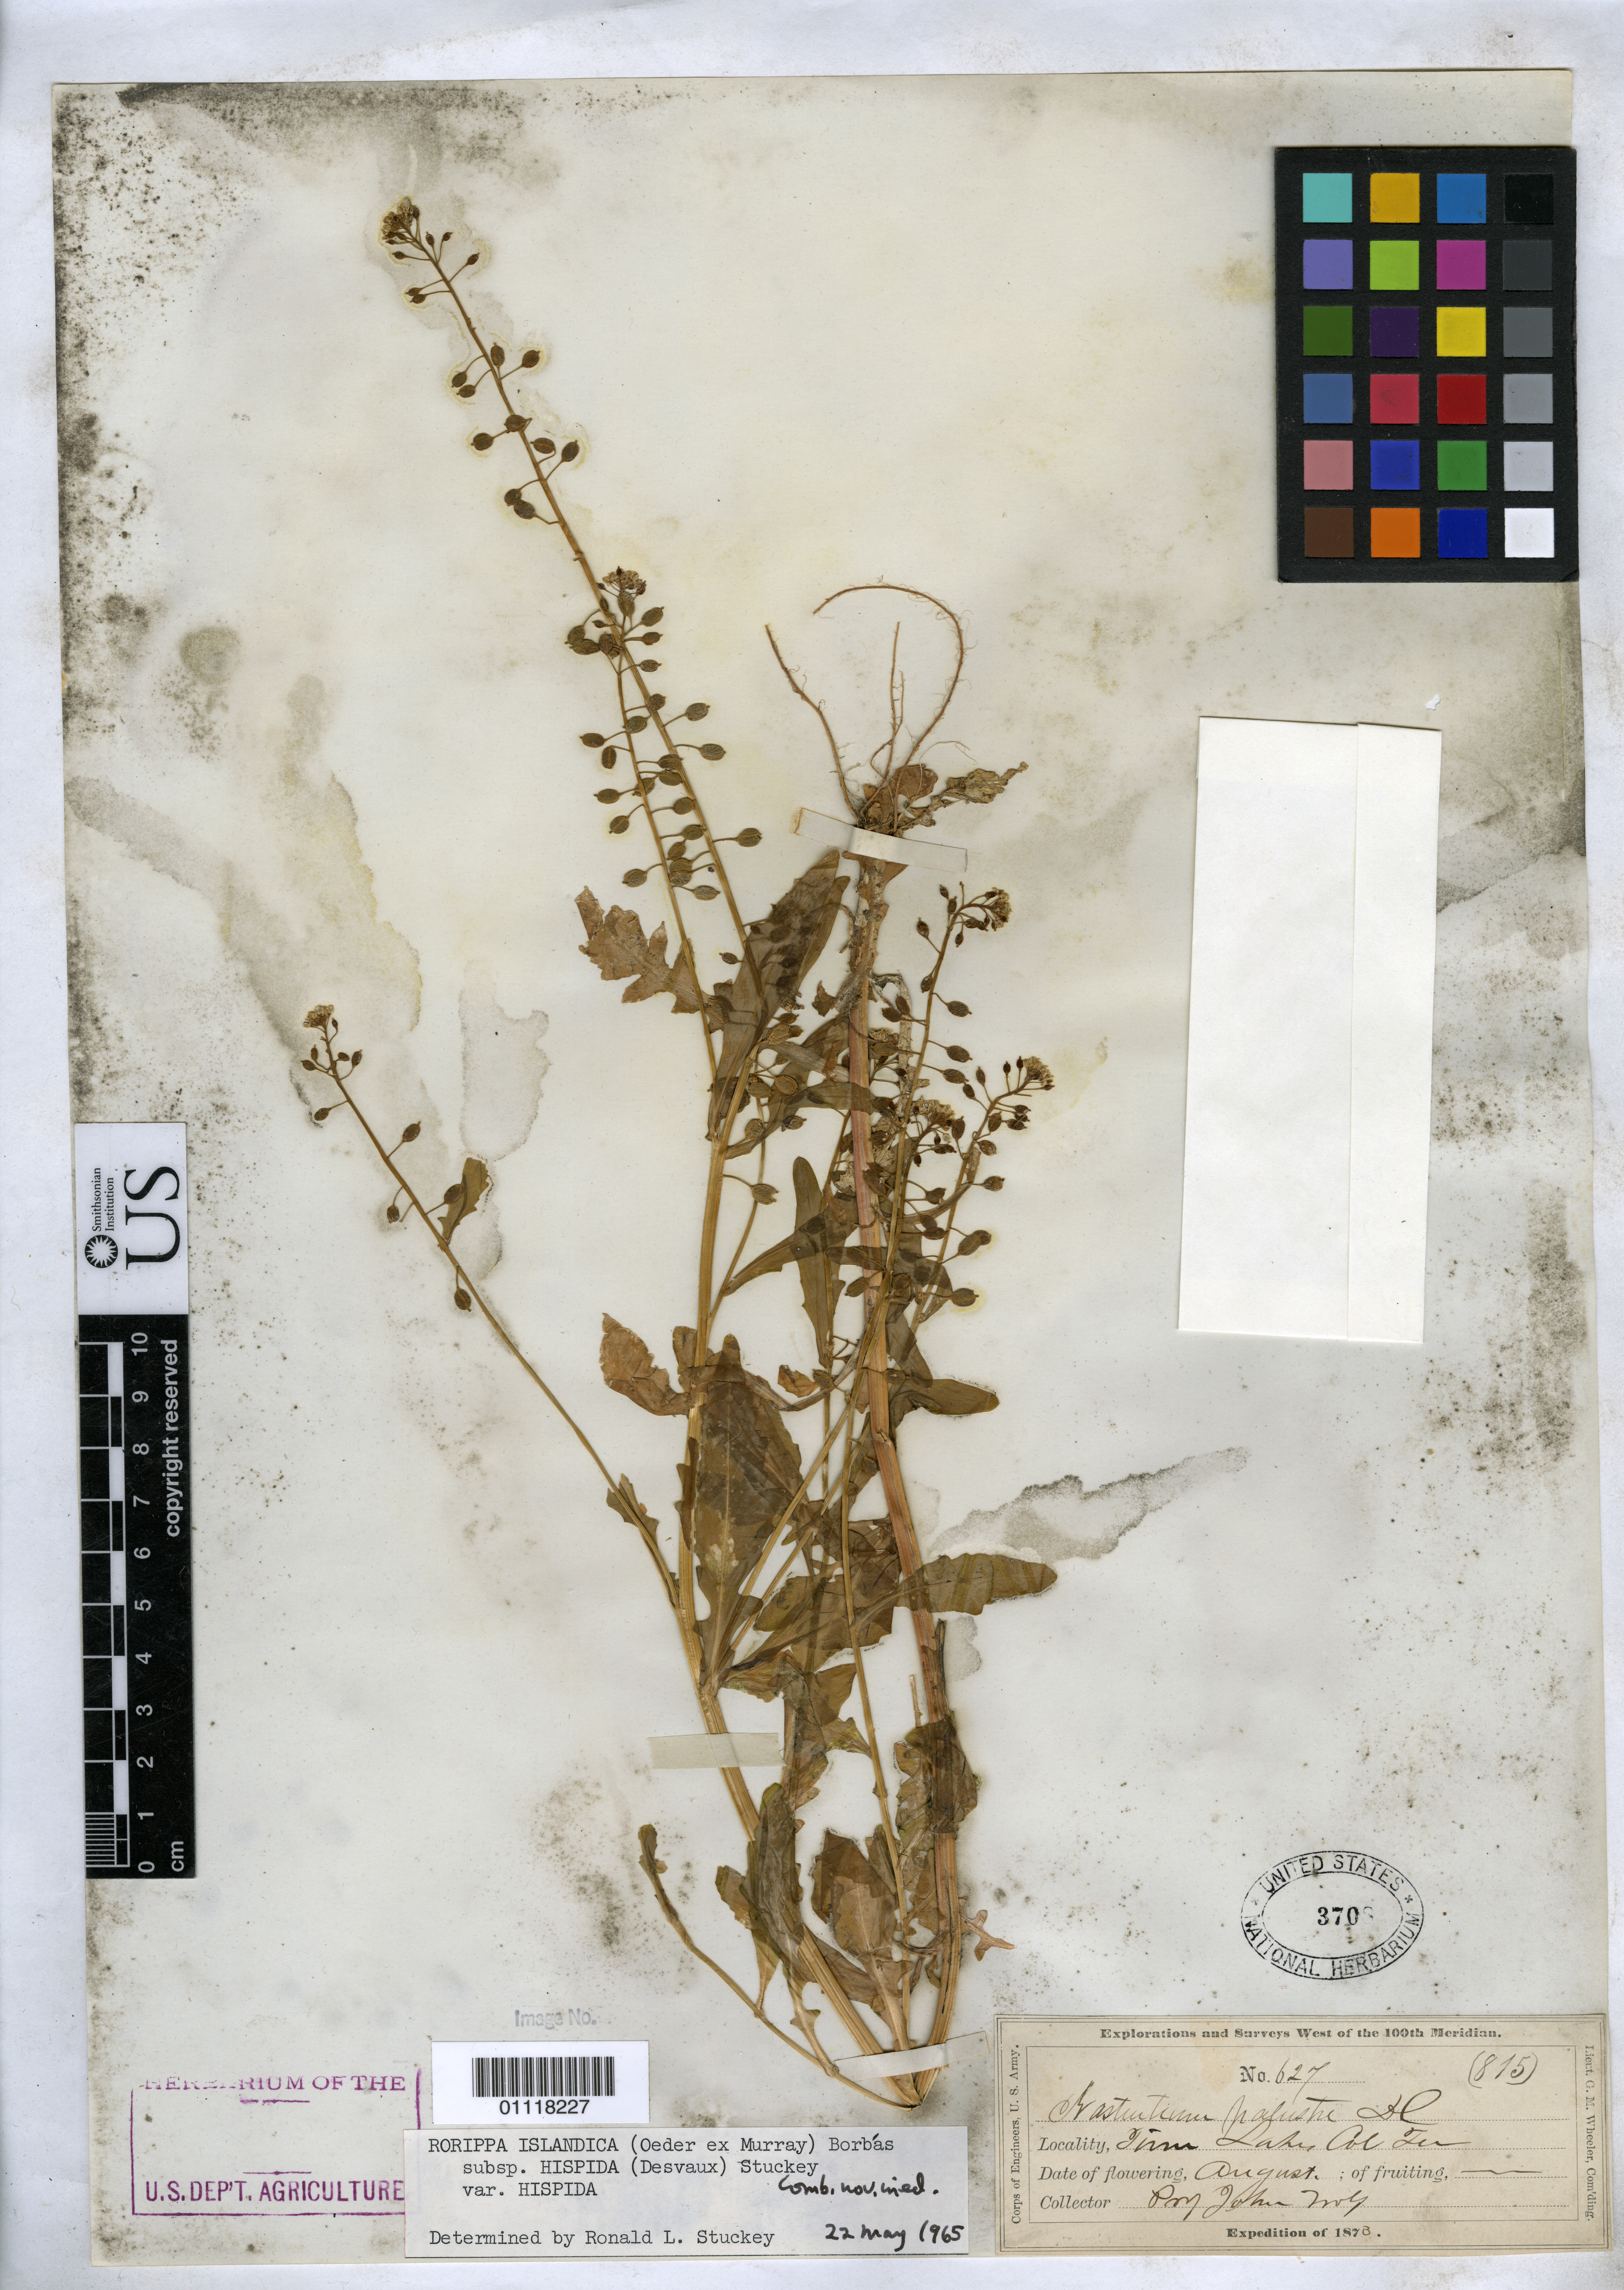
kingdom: Plantae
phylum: Tracheophyta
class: Magnoliopsida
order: Brassicales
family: Brassicaceae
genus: Rorippa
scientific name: Rorippa islandica var. hispida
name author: (Desv.) Butters & Abbe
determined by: Stuckey, R. L.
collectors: J. Wolf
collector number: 627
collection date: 1873-08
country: United States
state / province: Colorado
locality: Twin Lakes, Col Ter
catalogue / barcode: US 3708